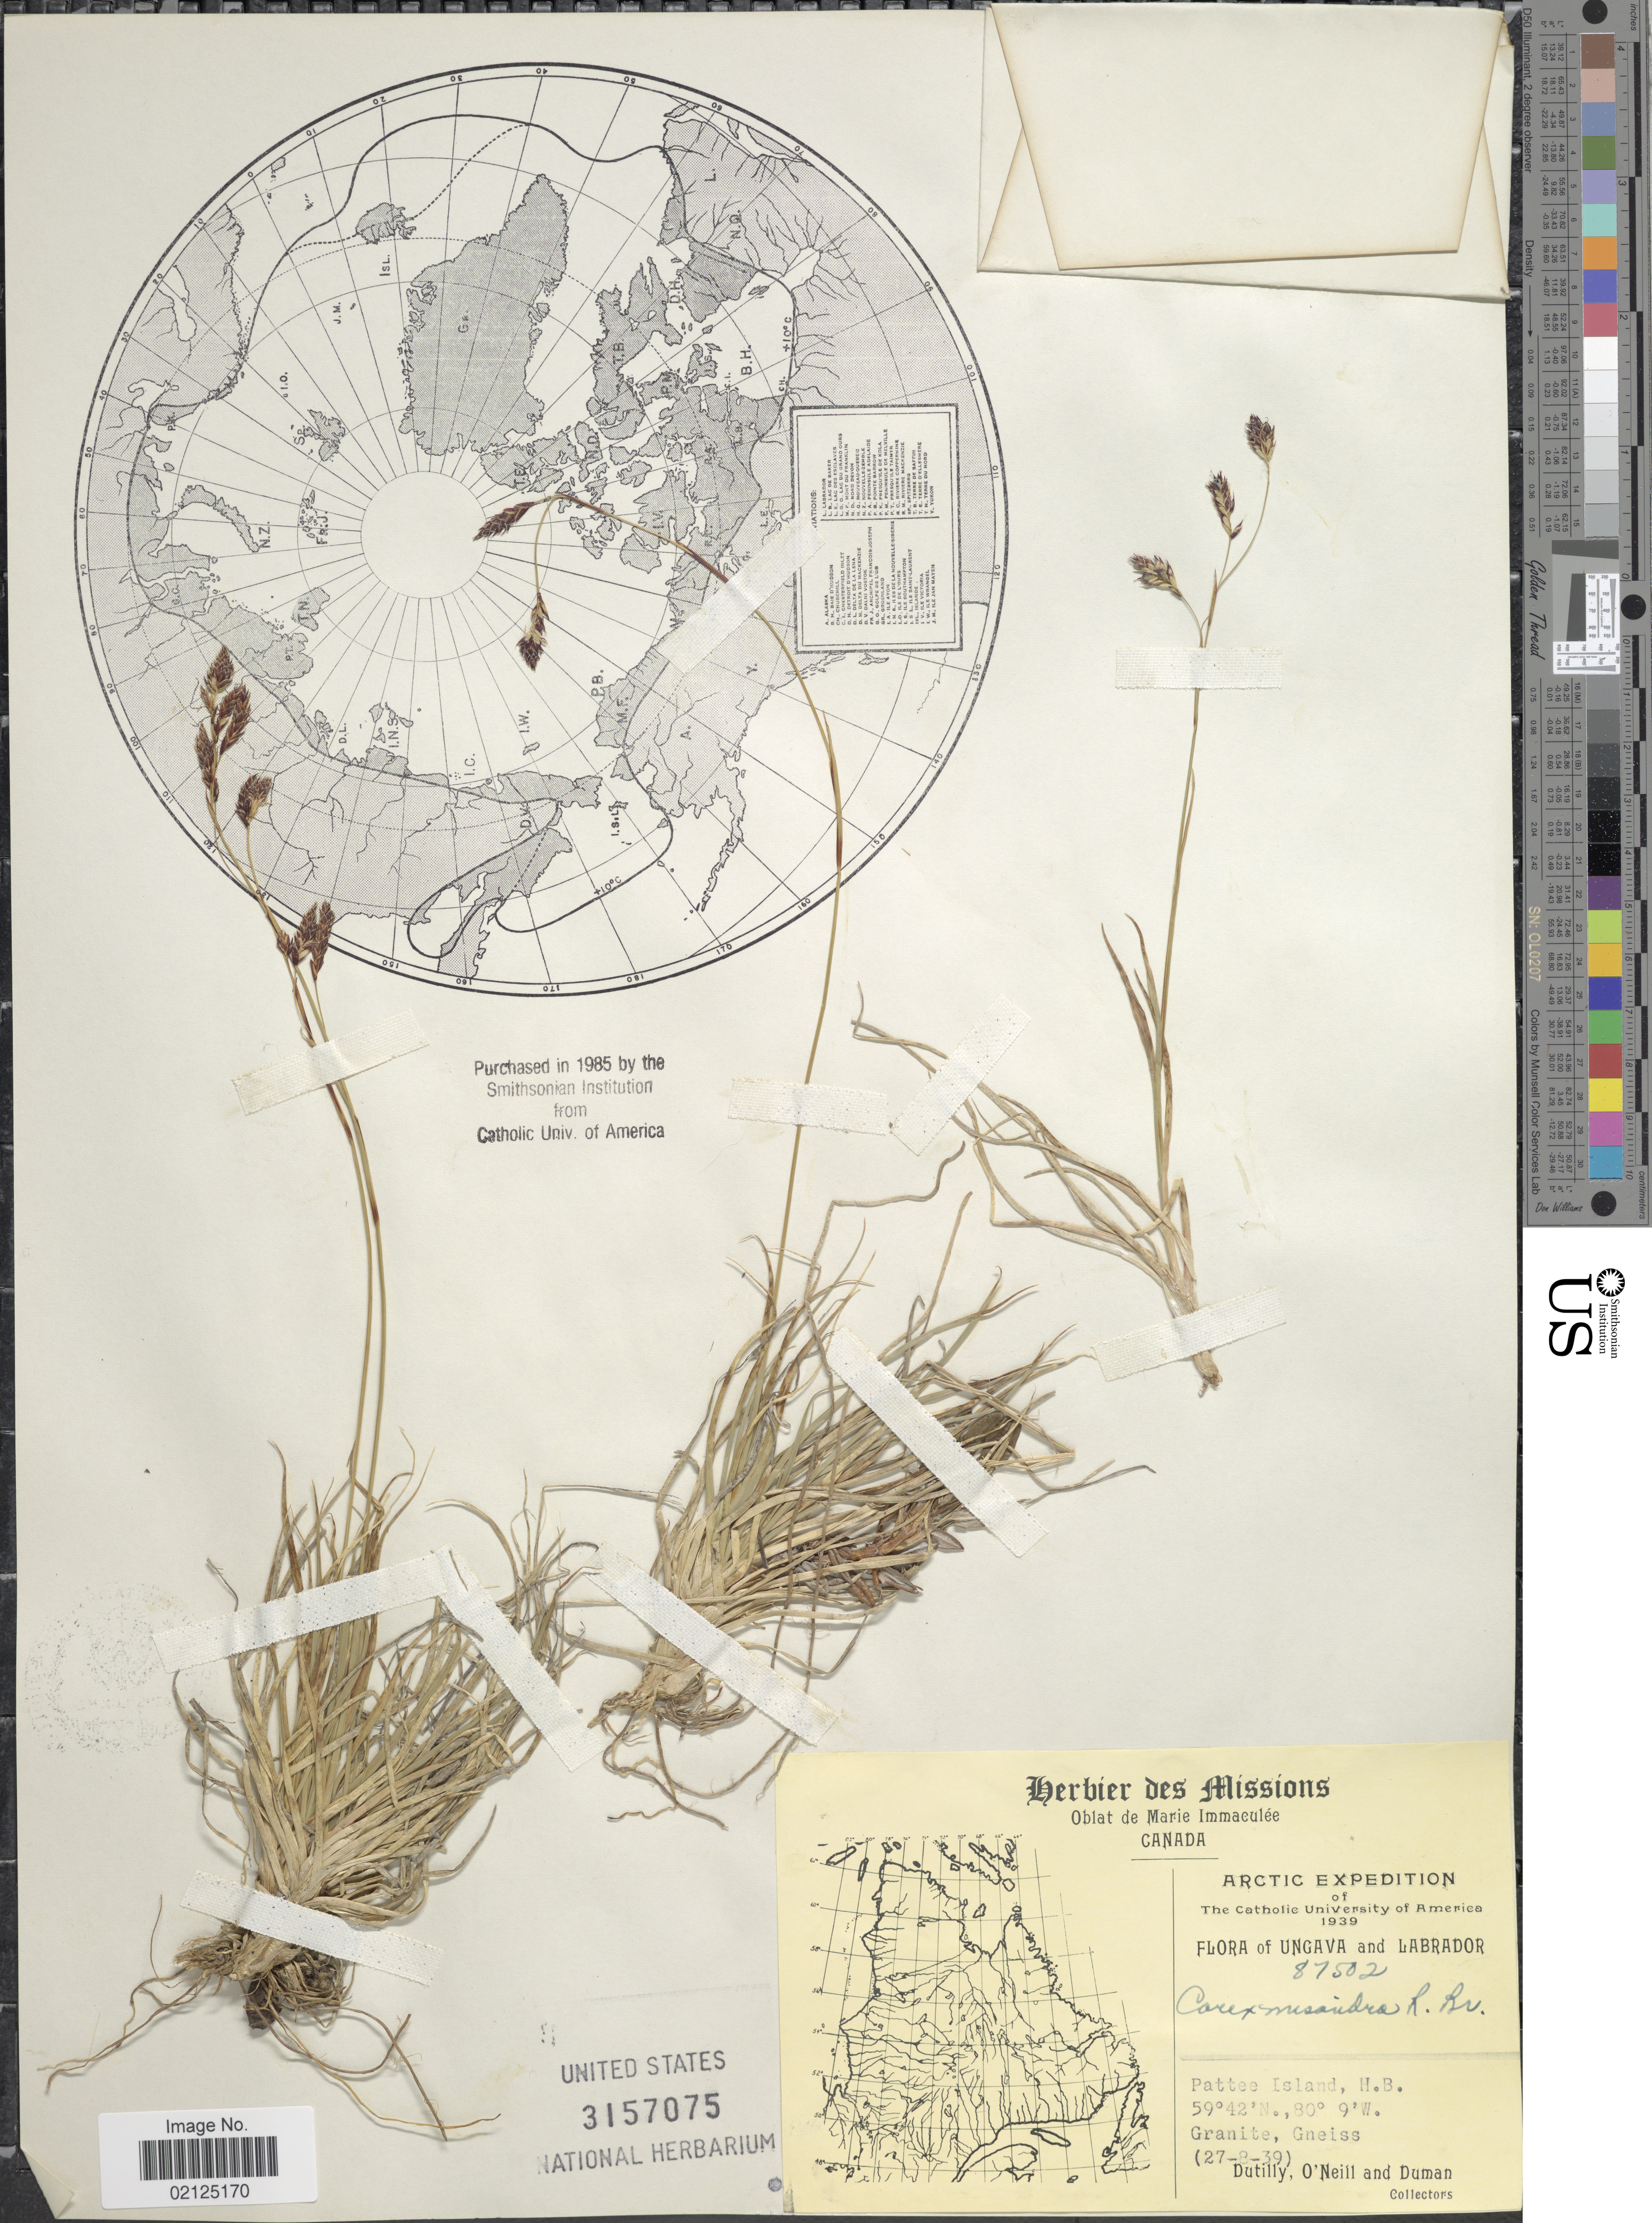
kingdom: Plantae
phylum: Tracheophyta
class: Liliopsida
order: Poales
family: Cyperaceae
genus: Carex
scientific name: Carex fuliginosa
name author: Schkuhr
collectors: -. Dutilly, O' Neill & -. Duman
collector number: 87502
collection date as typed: Transcribed d/m/y: 27/8/39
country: Canada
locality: Arctic, Ungava and Labrador, Pattee Island, H.B.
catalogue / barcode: US 3157075